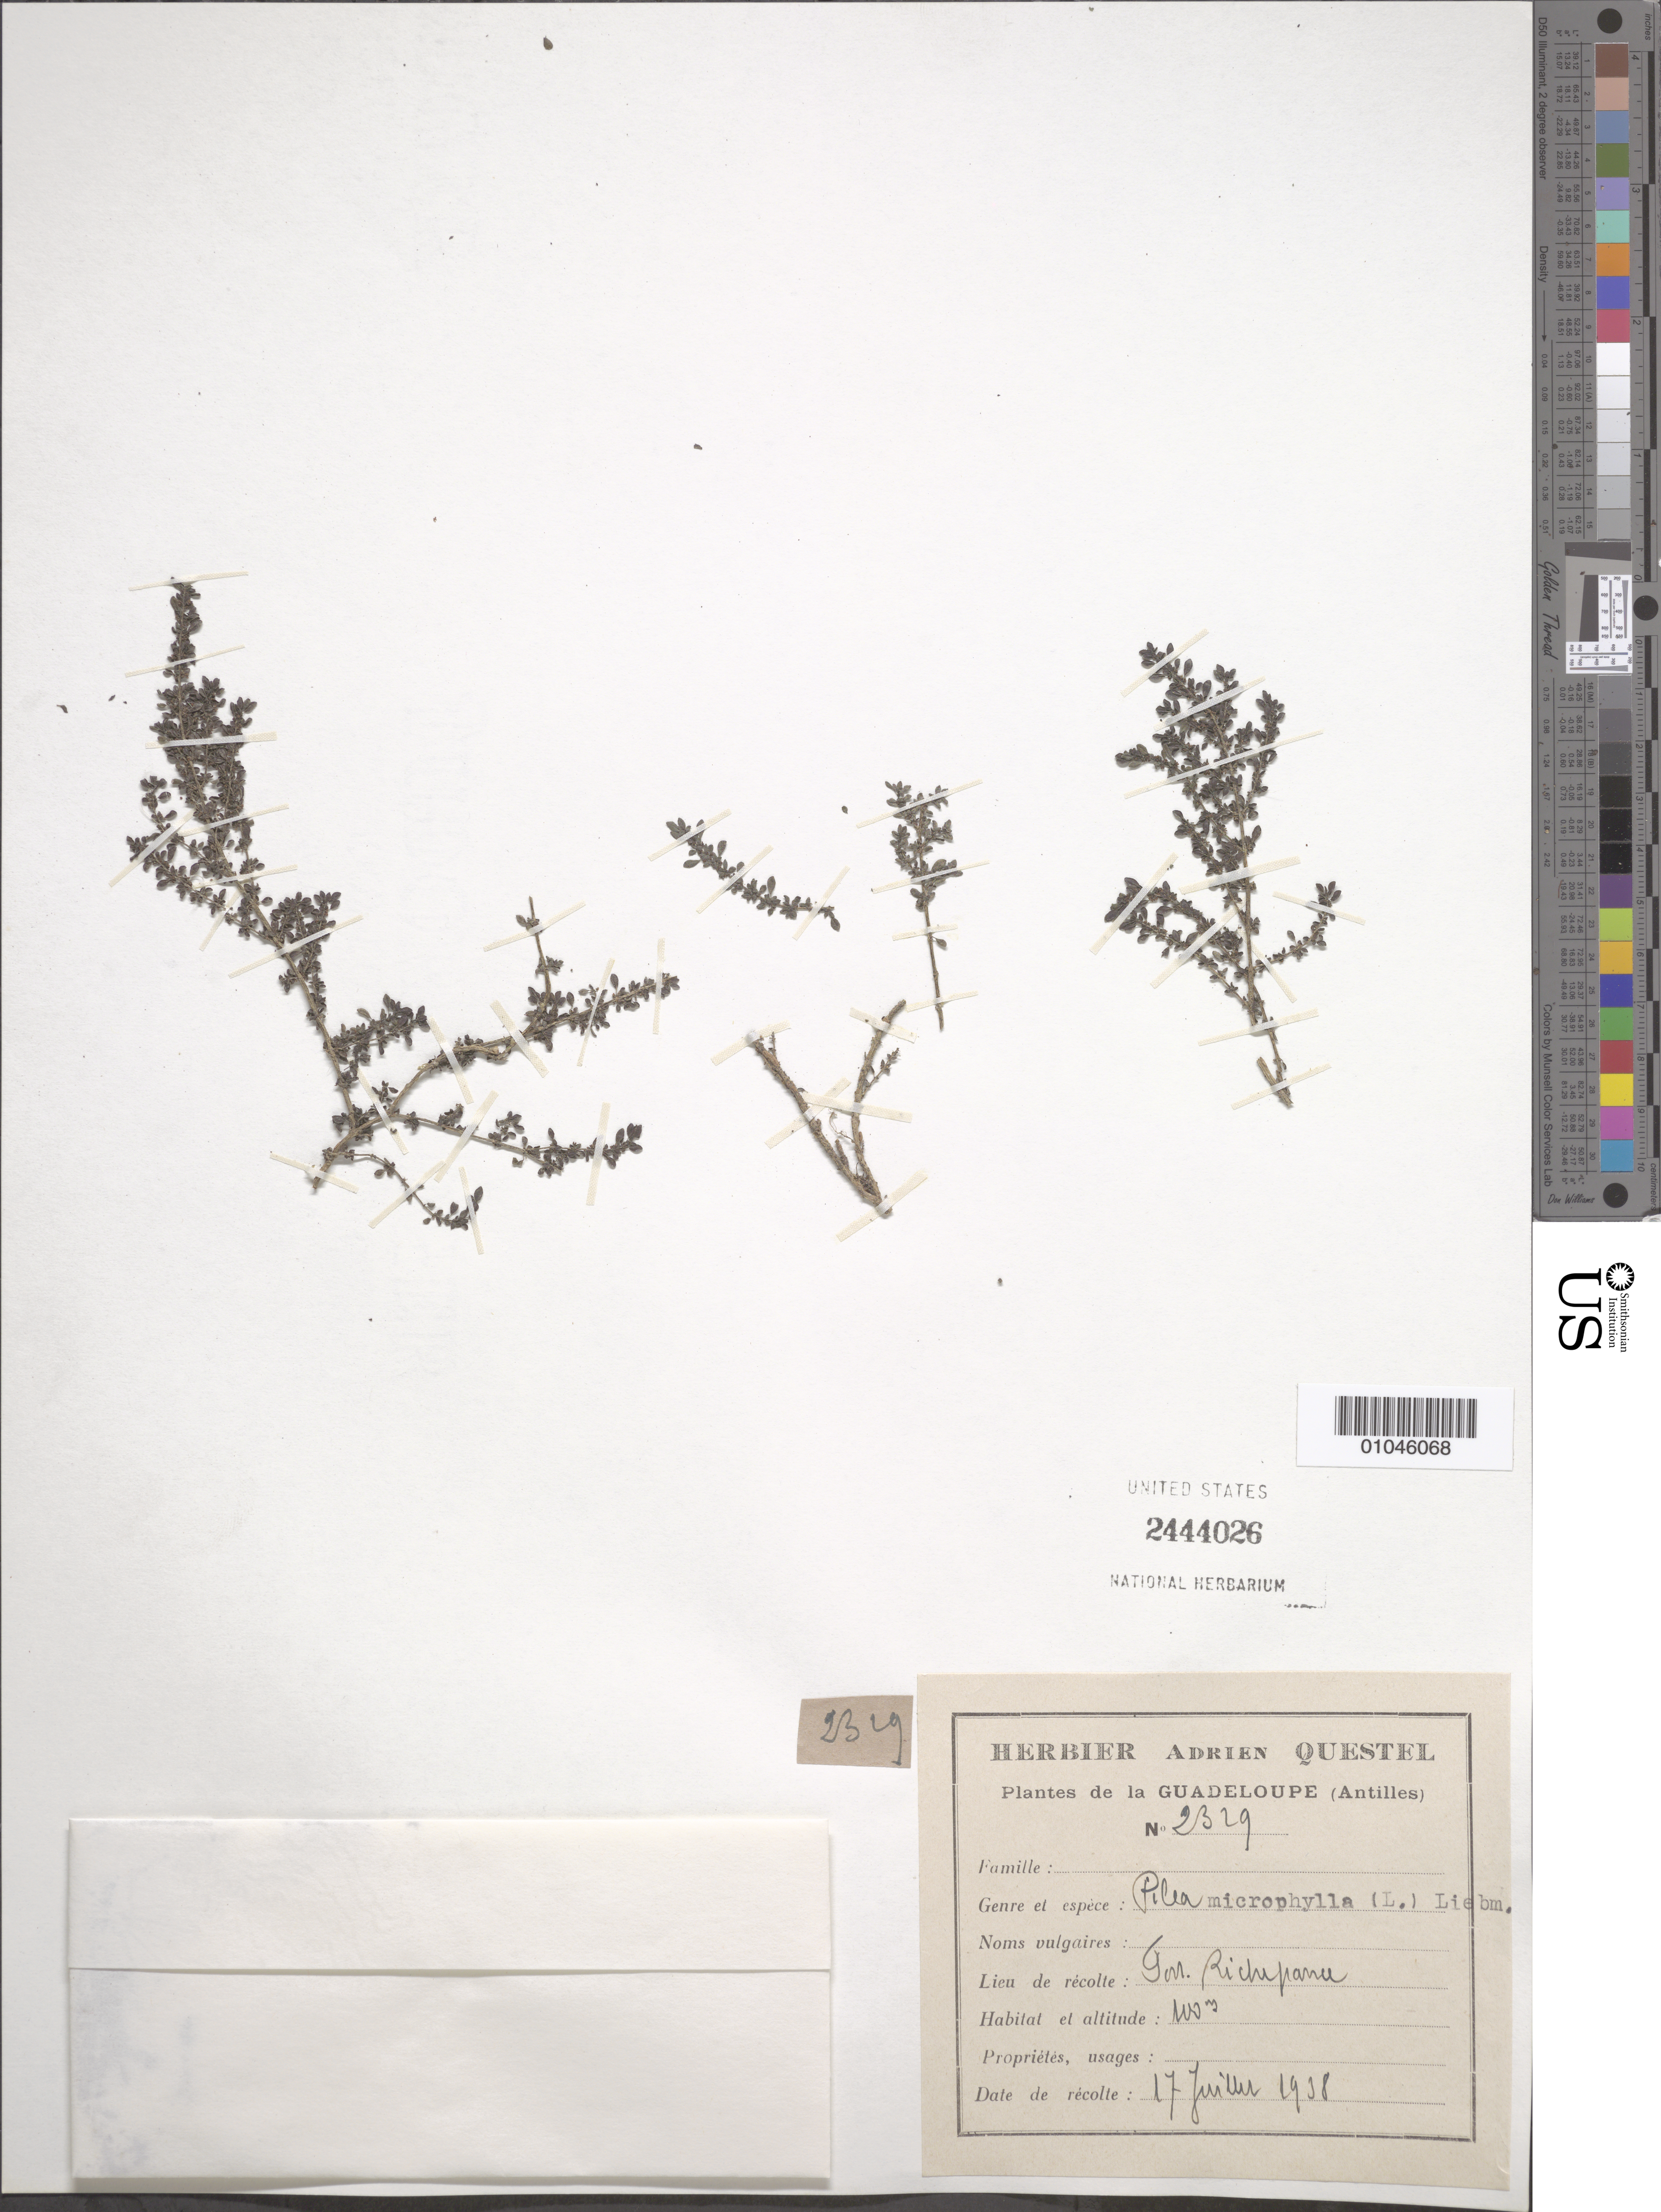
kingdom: Plantae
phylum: Tracheophyta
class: Magnoliopsida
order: Rosales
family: Urticaceae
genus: Pilea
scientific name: Pilea microphylla var. microphylla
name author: (L.) Liebm.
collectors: A. Questel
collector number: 2329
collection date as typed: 17 Jul 1938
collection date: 1938-07-17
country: Guadeloupe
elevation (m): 100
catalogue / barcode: US 2444026